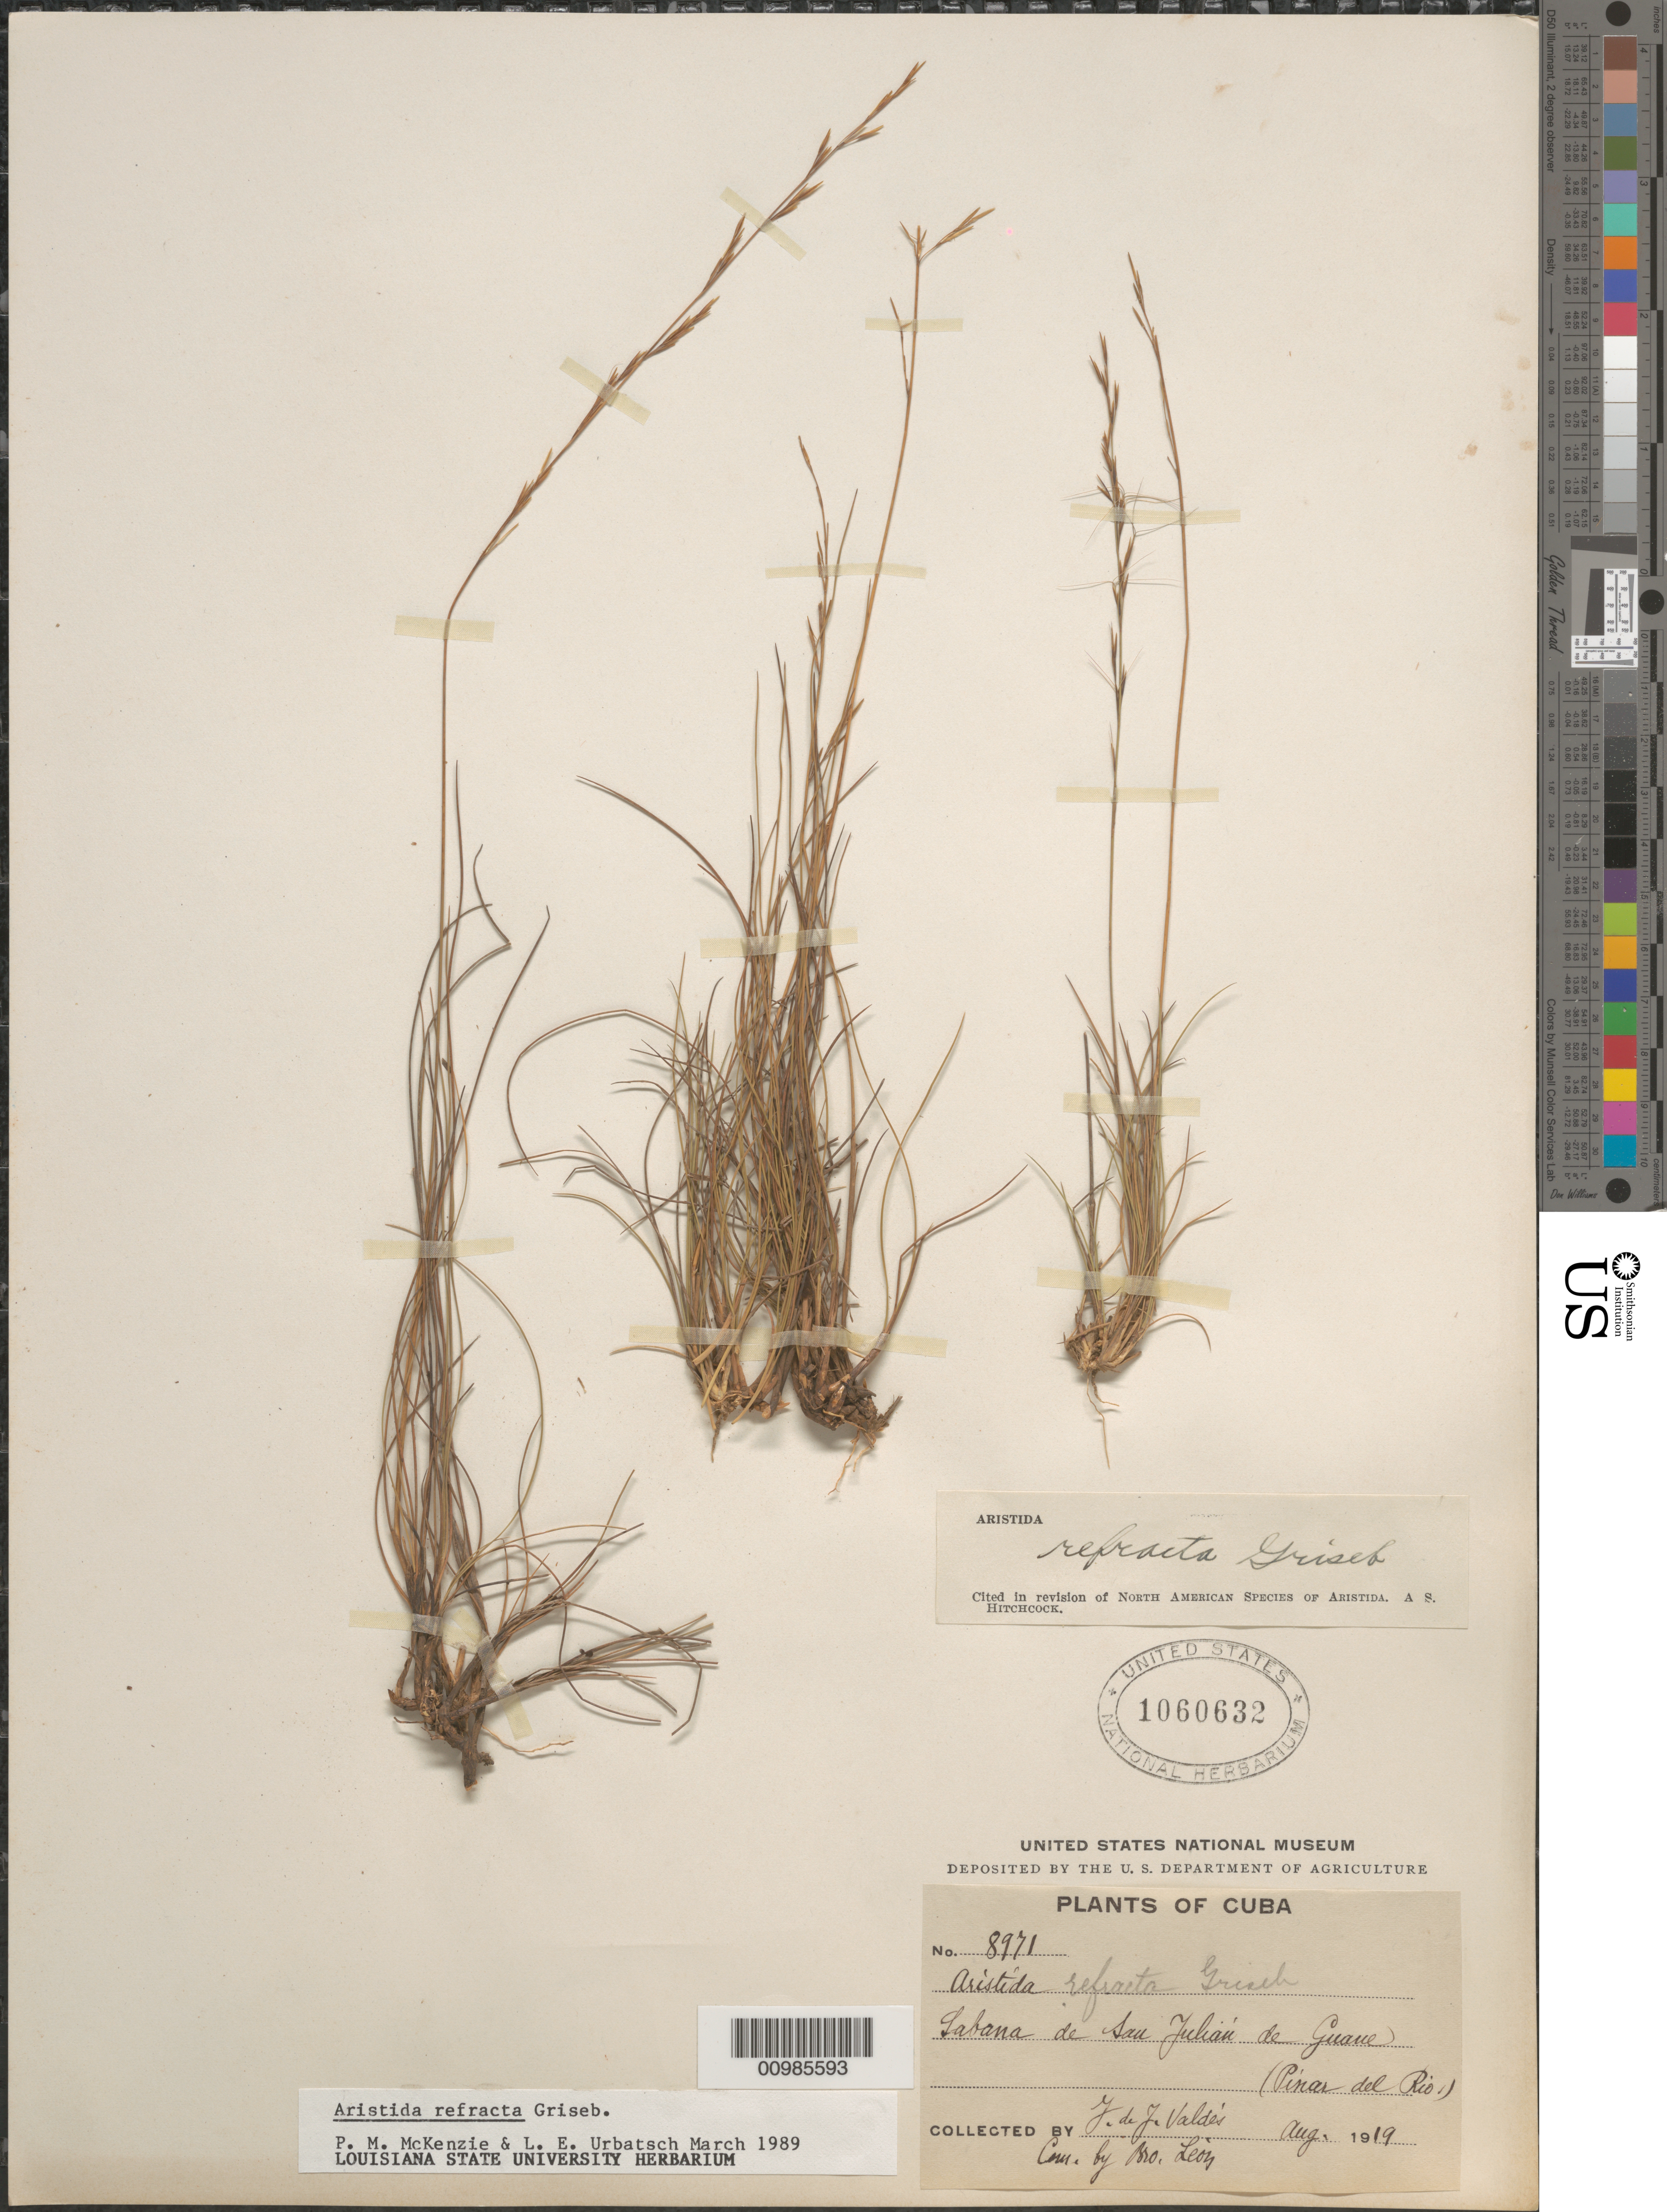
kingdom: Plantae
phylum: Tracheophyta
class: Liliopsida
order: Poales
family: Poaceae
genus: Aristida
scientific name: Aristida refracta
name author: Griseb.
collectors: Bro. León & J. Valdés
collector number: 8971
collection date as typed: Aug 1919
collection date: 1919-08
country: Cuba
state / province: Pinar del Rio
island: Cuba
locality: San Julian de Guane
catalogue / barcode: US 1060632